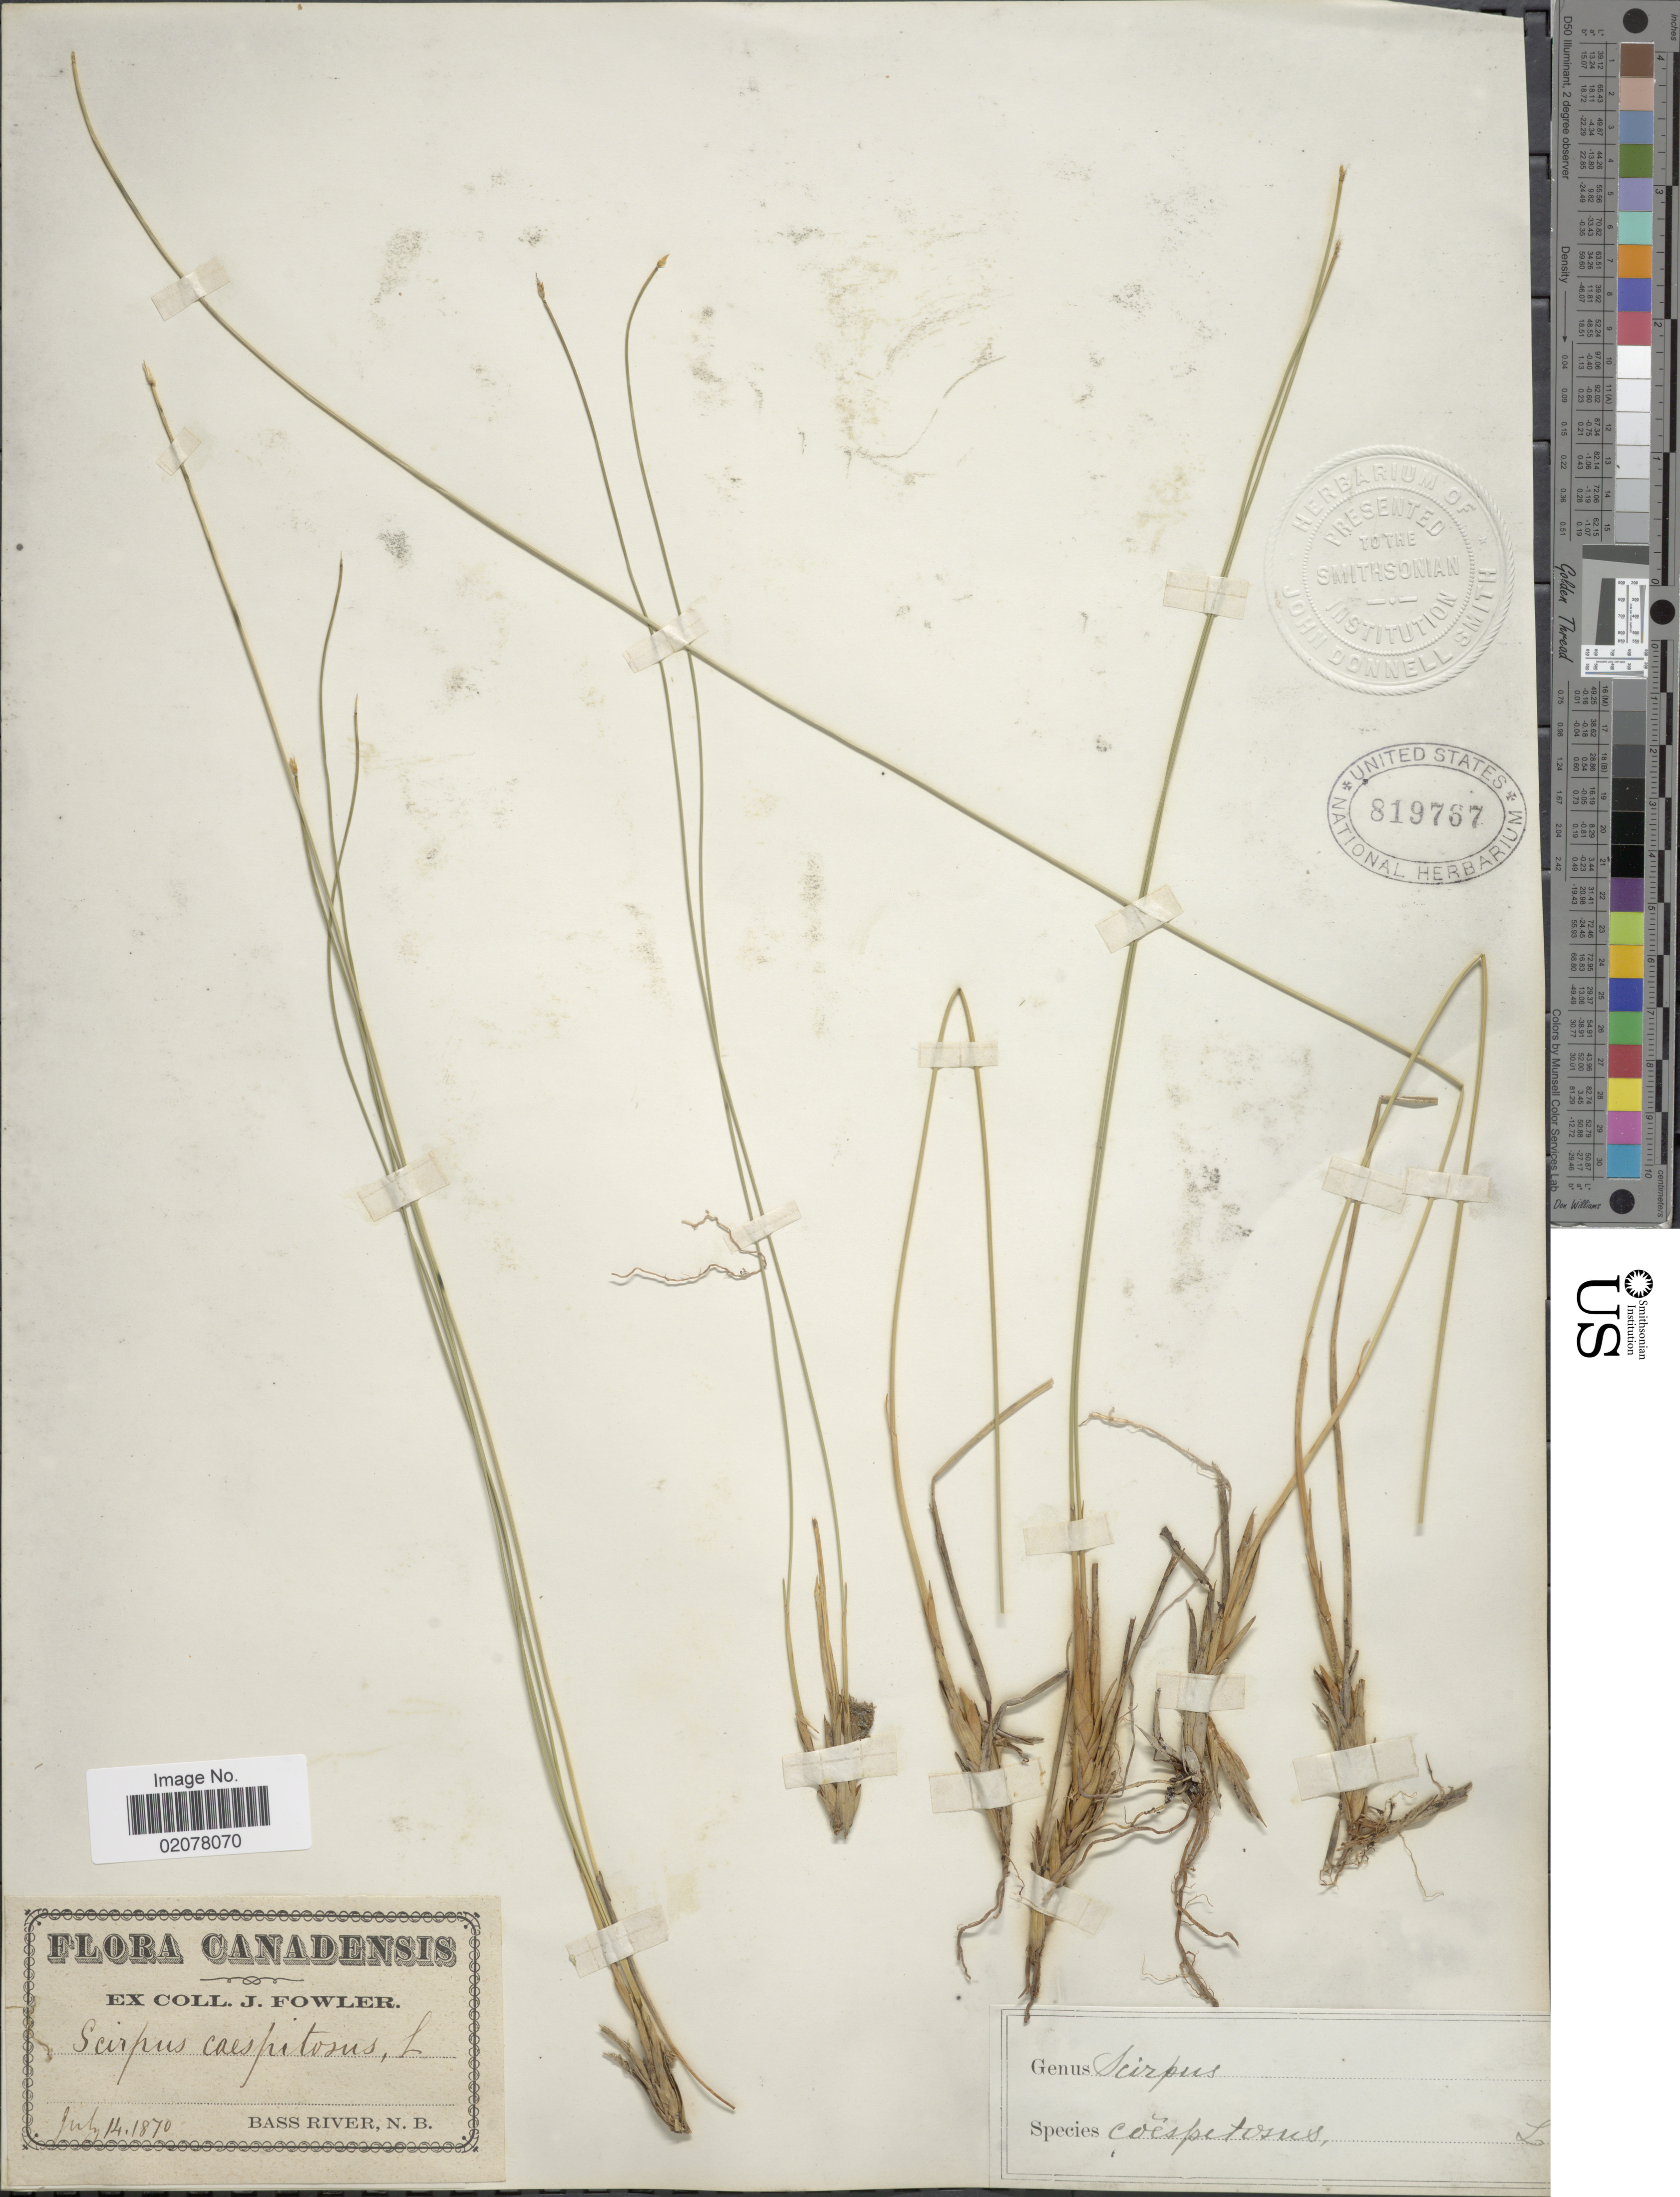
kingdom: Plantae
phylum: Tracheophyta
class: Liliopsida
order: Poales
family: Cyperaceae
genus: Trichophorum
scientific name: Trichophorum cespitosum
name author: (L.) Hartm.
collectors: J. P. Fowler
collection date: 1870-07-14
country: Canada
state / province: New Brunswick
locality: Bass River, N.B.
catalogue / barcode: US 819767